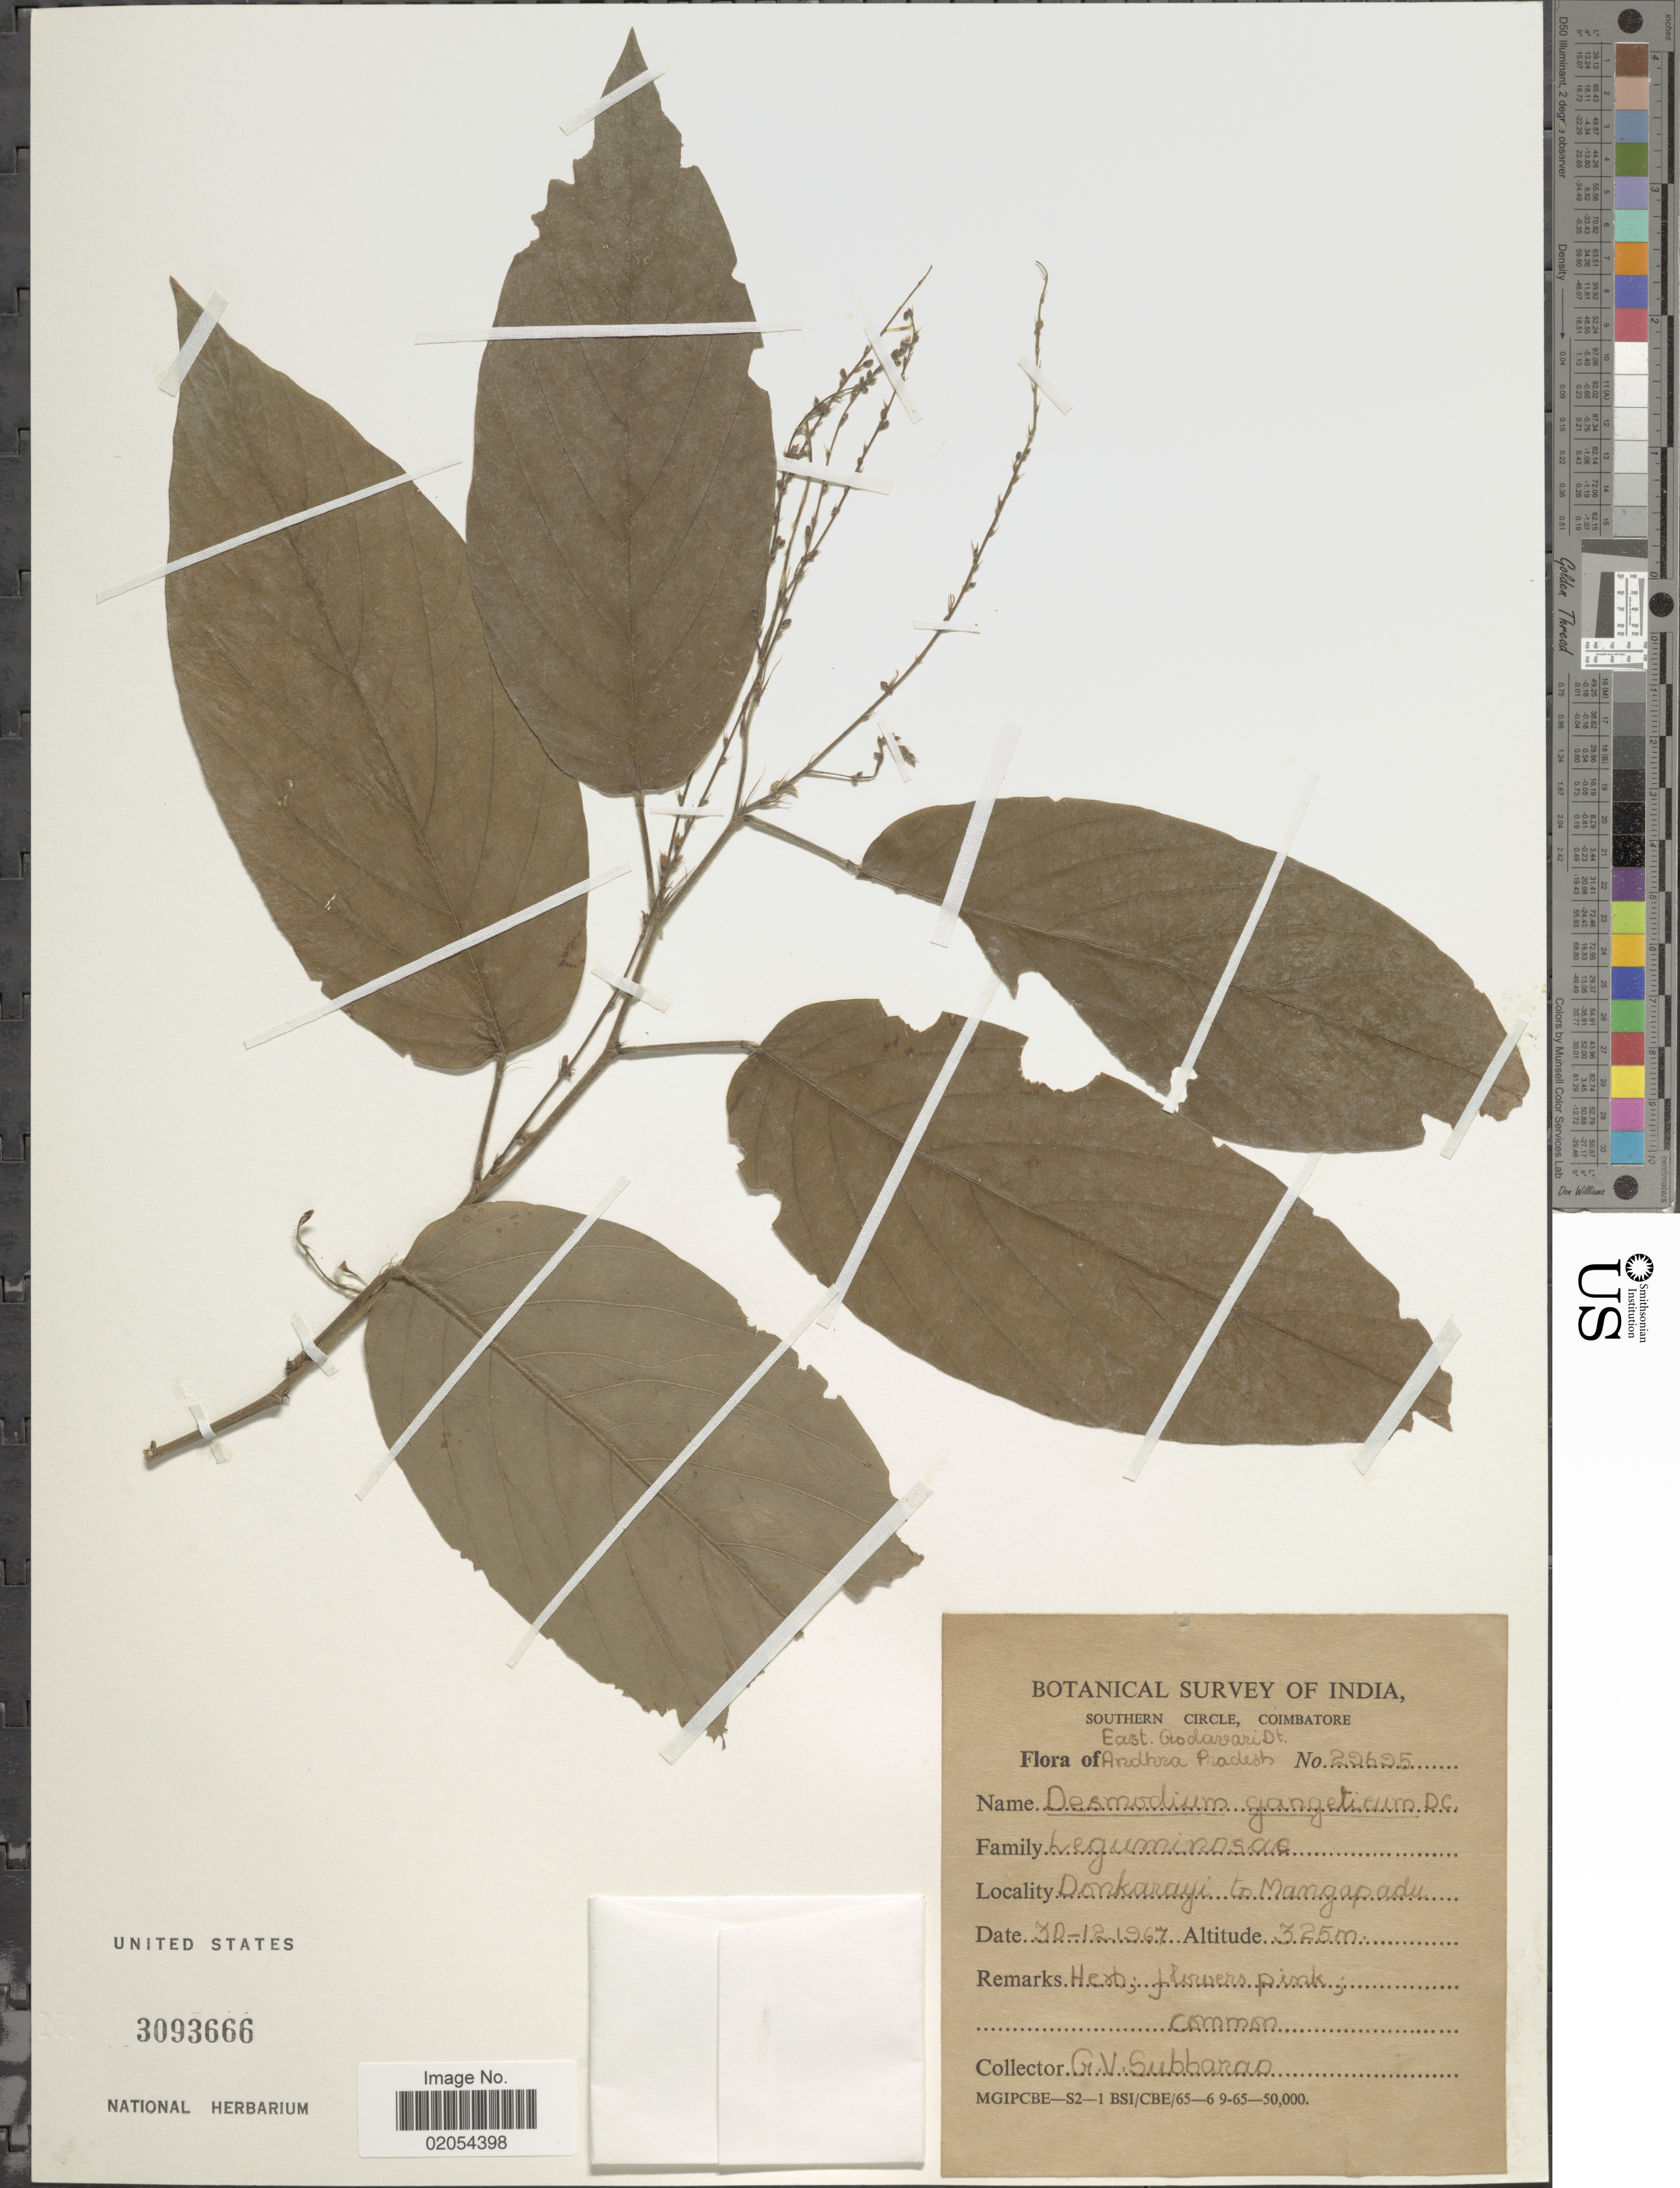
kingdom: Plantae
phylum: Tracheophyta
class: Magnoliopsida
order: Fabales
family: Fabaceae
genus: Pleurolobus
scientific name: Pleurolobus gangeticus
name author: (L.) J. St.-Hil. ex H. Ohashi & K. Ohashi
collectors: G. Subbarao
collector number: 20625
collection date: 1967-12-30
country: India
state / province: Andhra Pradesh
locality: East Crodavaridt, Andhra Pradesh, Donkarayi to Mangapadu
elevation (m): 325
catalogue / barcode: US 3093666